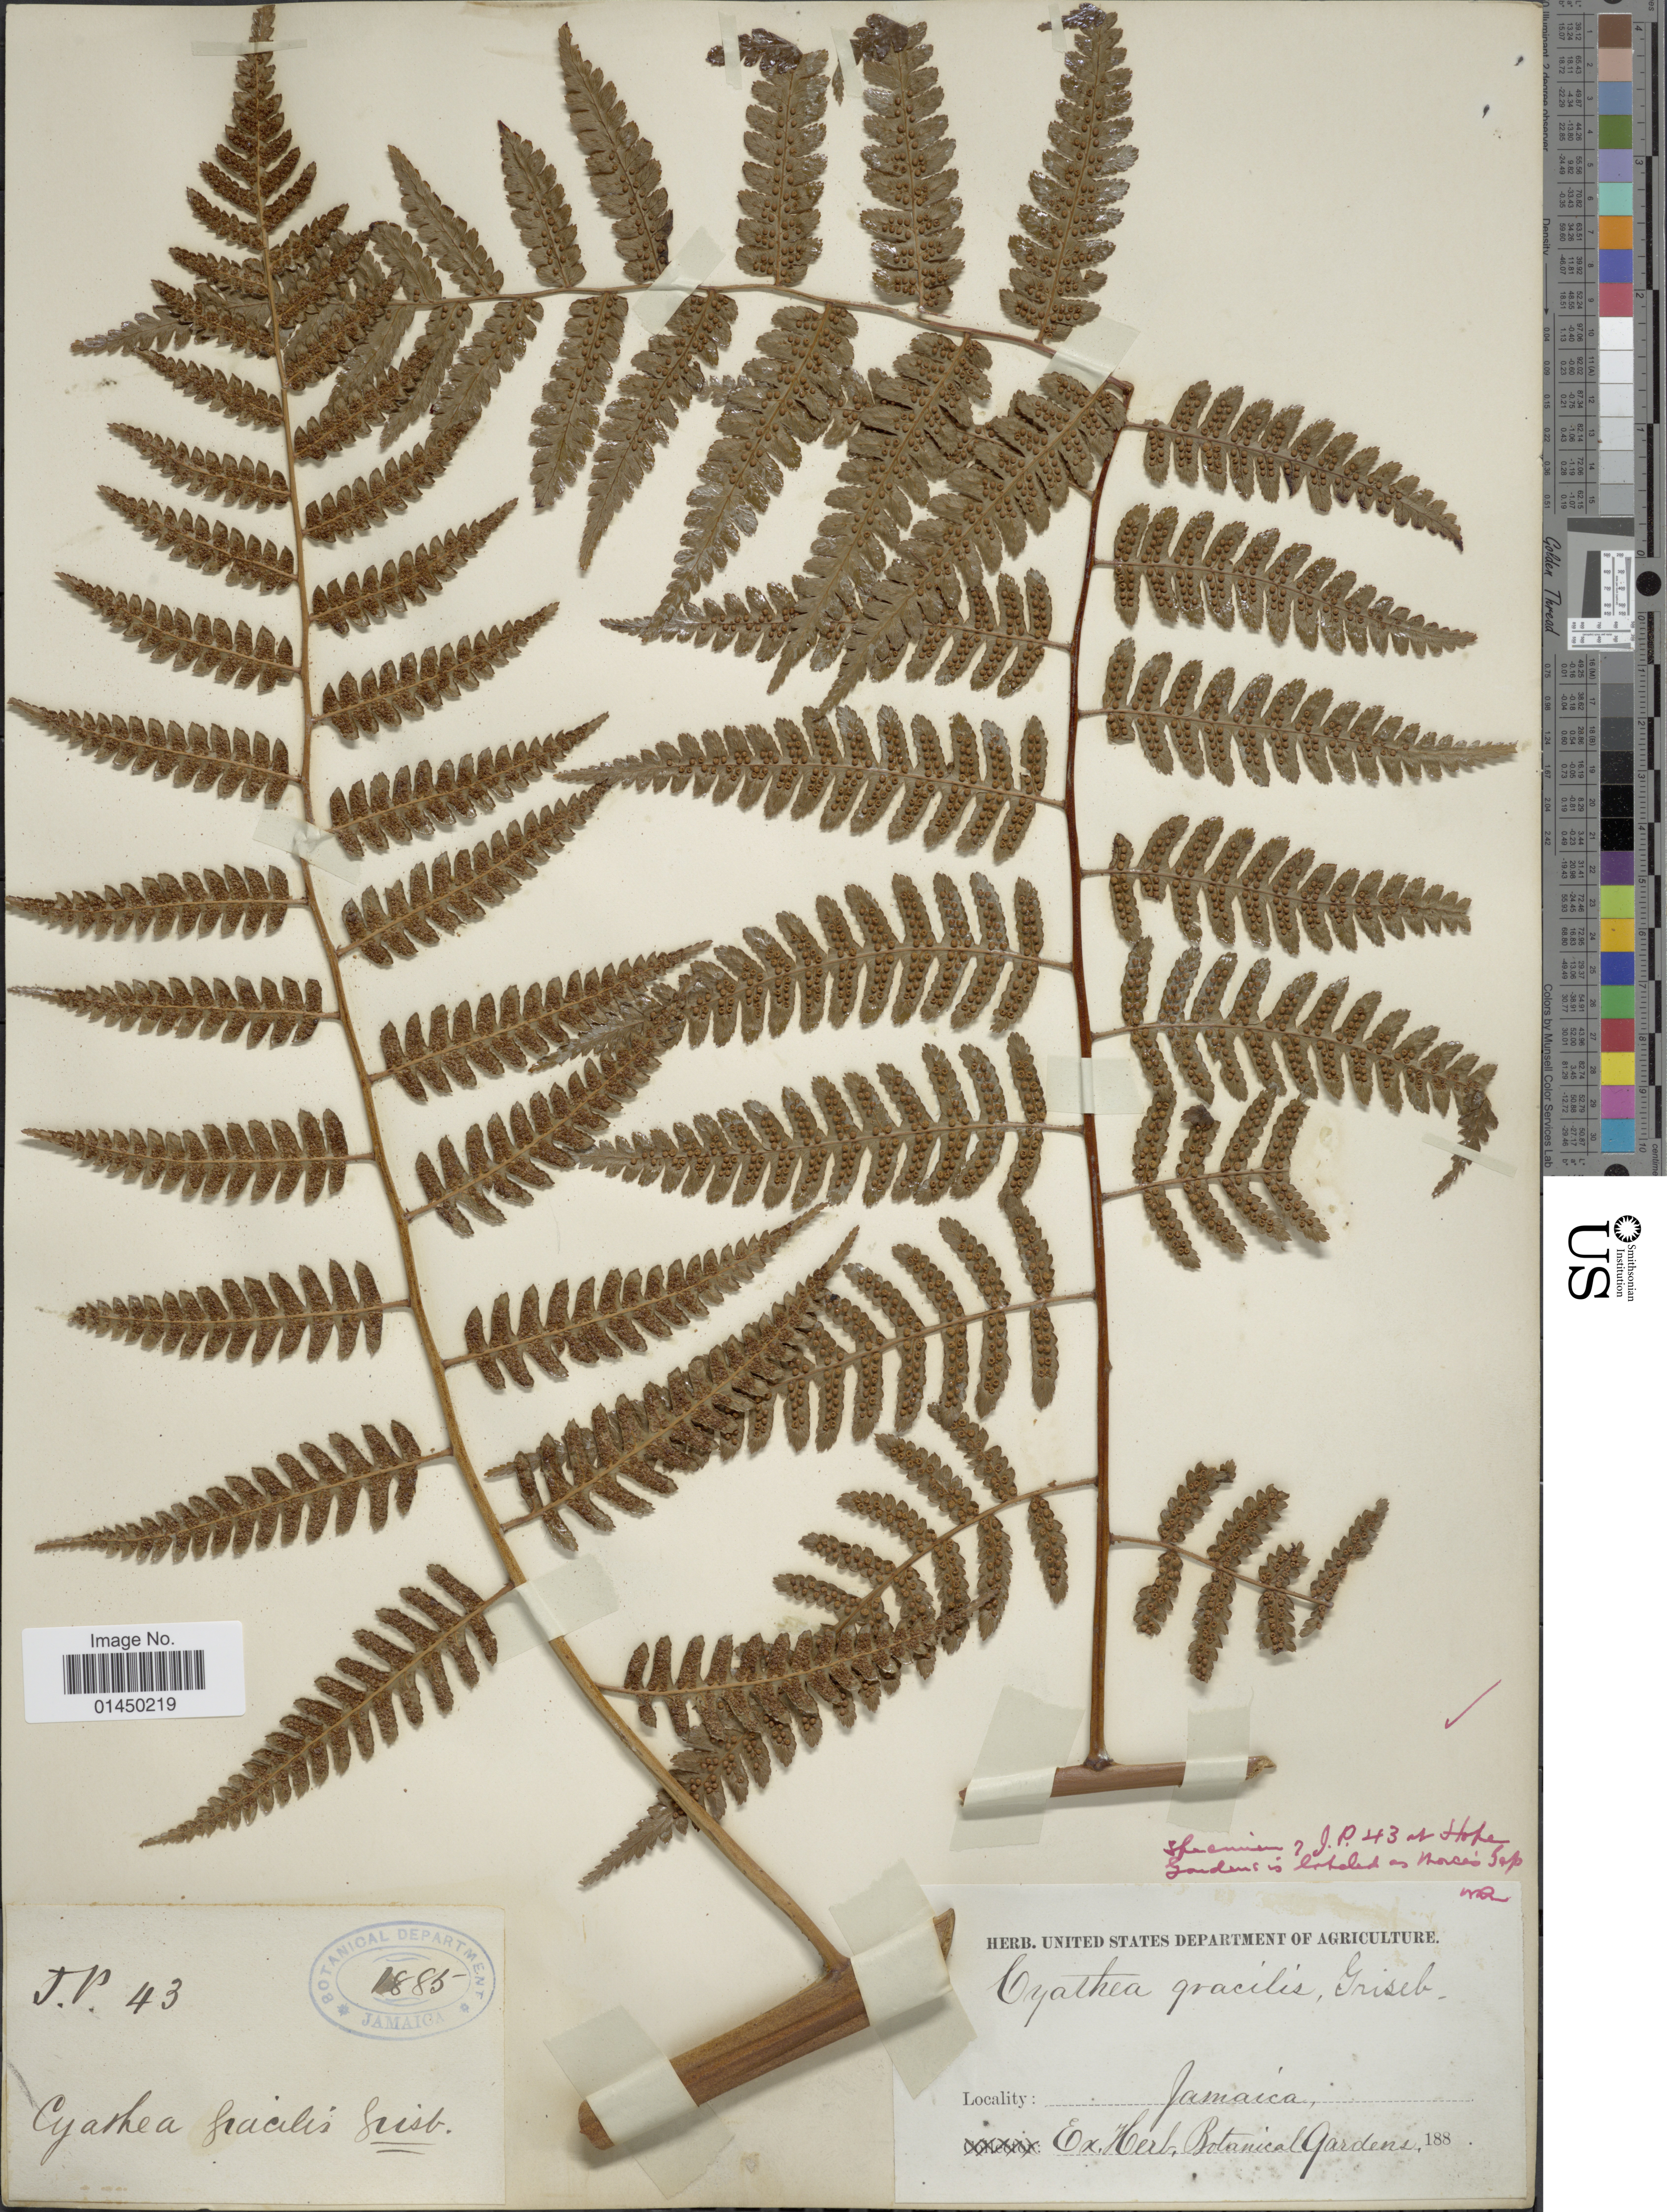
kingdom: Plantae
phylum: Tracheophyta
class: Polypodiopsida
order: Cyatheales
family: Cyatheaceae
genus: Cyathea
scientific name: Cyathea gracilis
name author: Gris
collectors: J.P.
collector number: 43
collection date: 1885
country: Jamaica